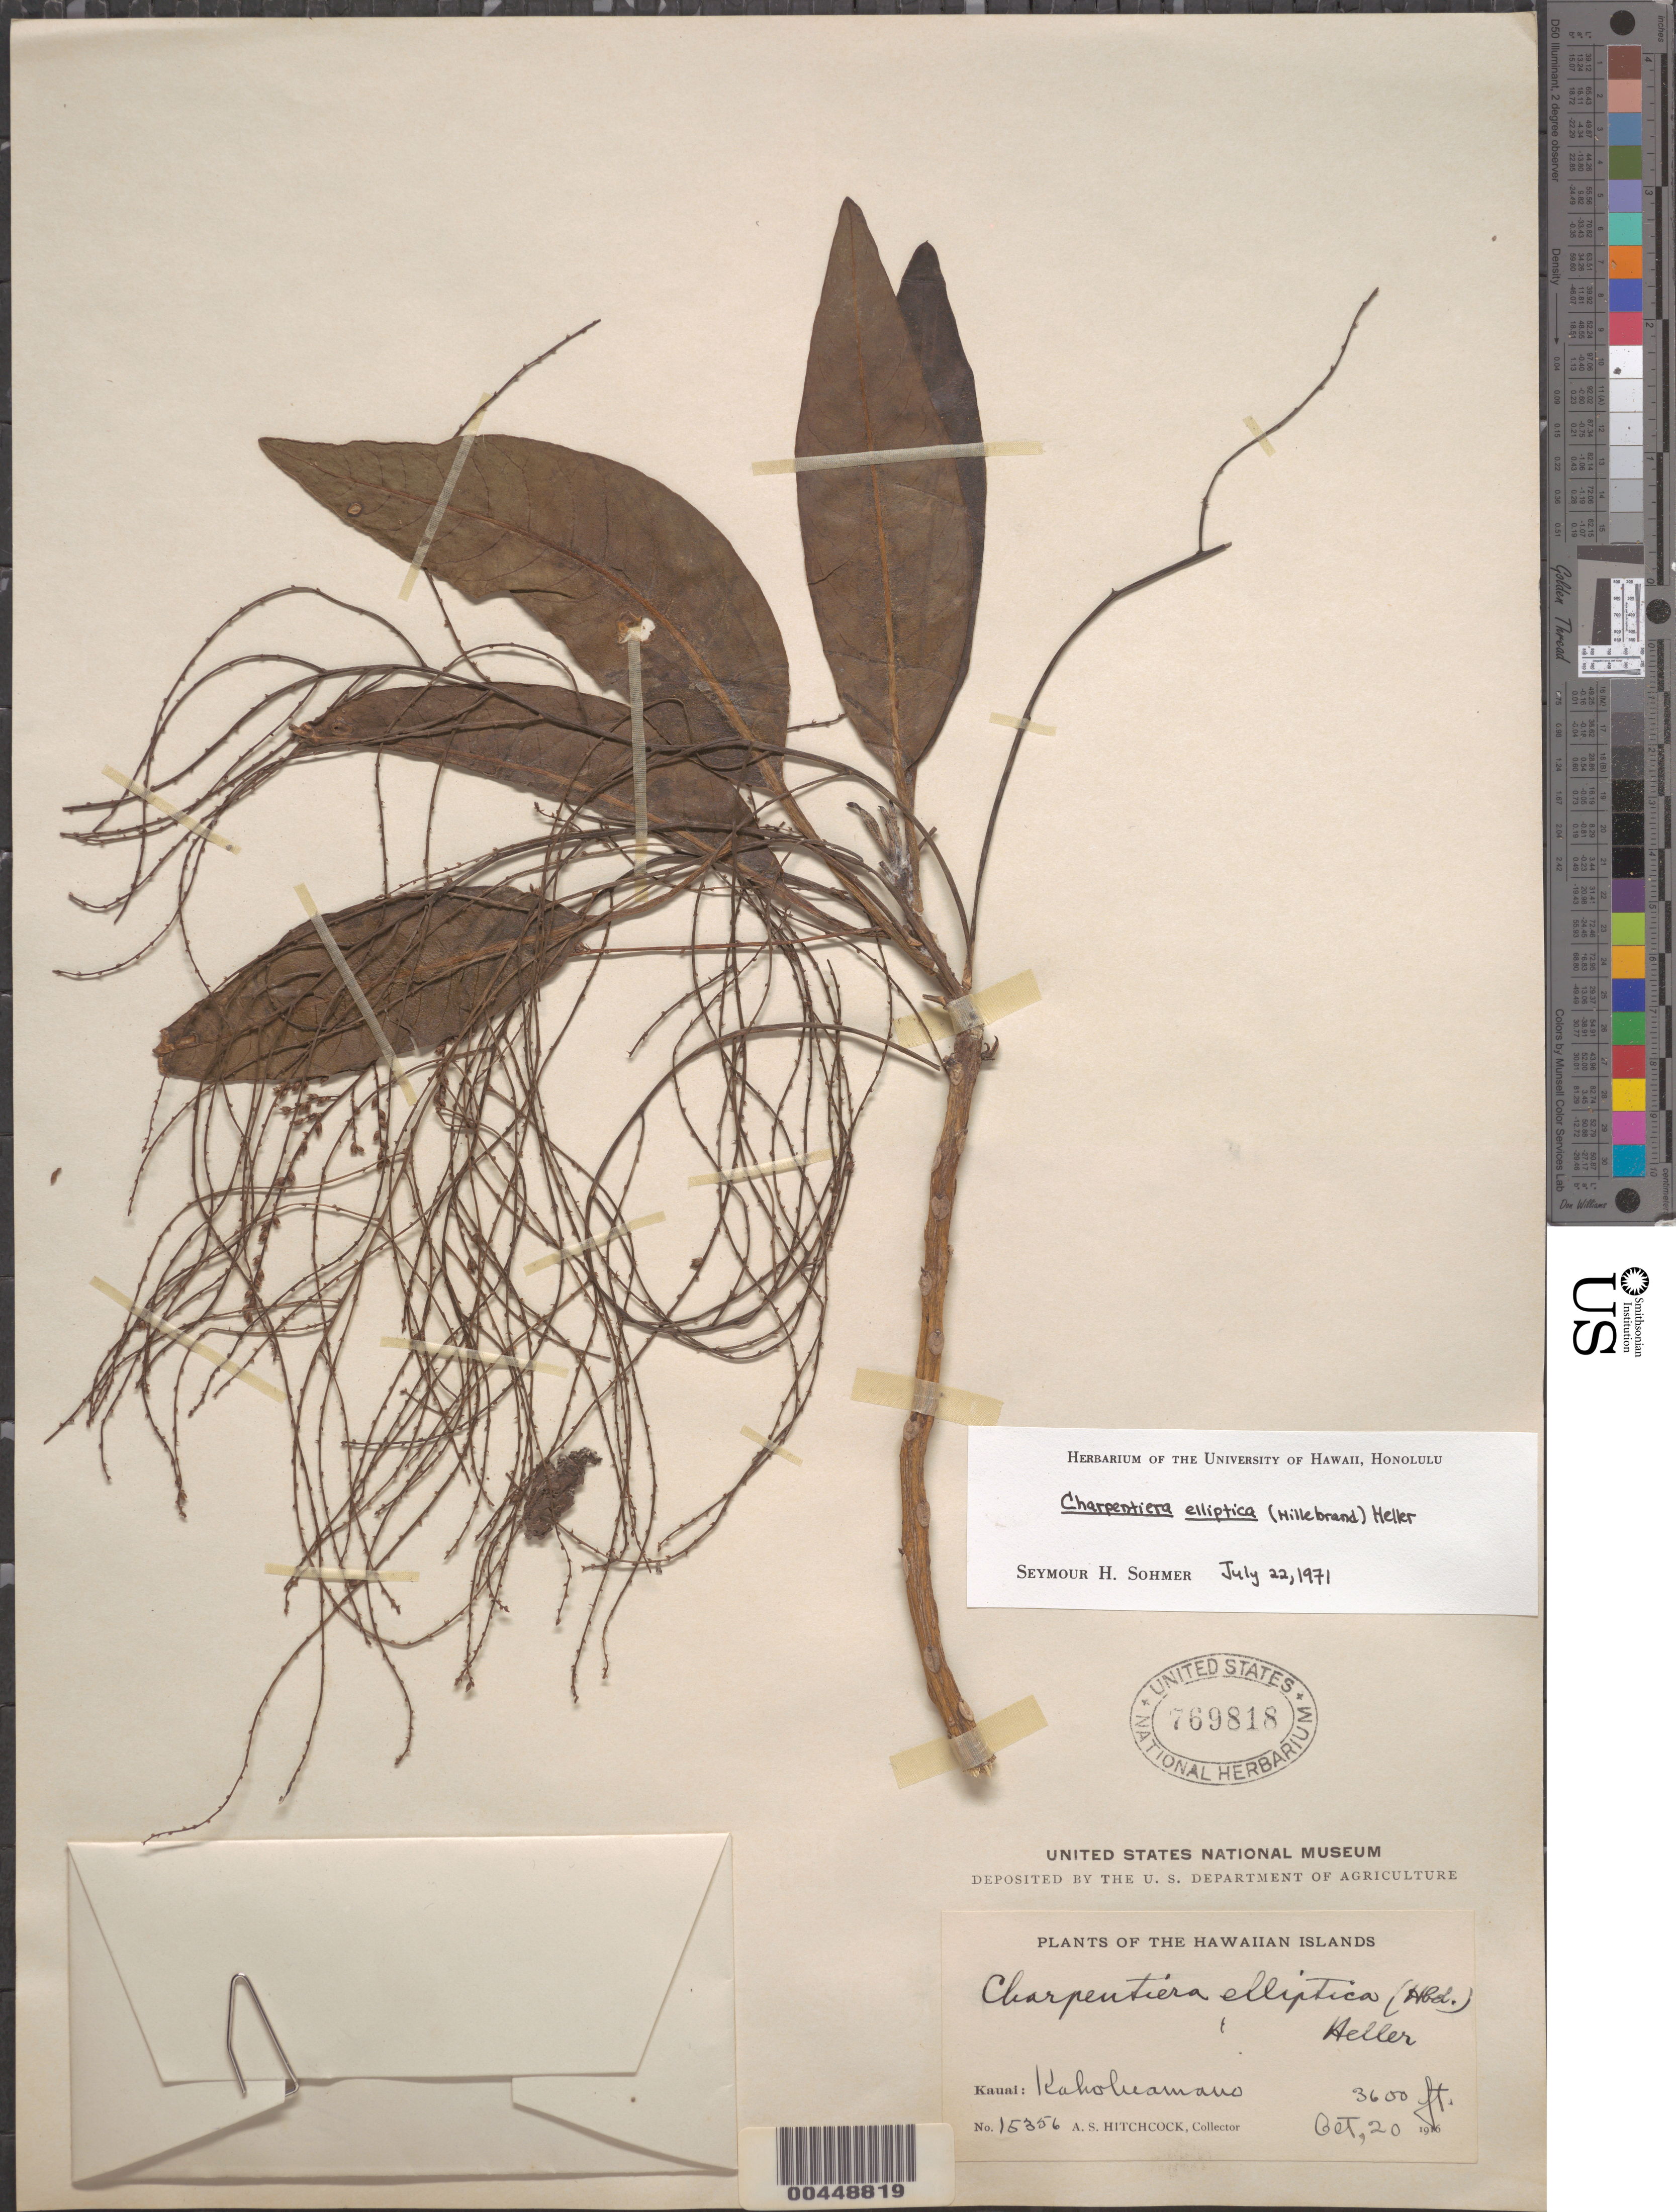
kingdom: Plantae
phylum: Tracheophyta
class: Magnoliopsida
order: Caryophyllales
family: Amaranthaceae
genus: Charpentiera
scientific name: Charpentiera elliptica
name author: (Hillebr.) A. Heller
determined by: Sohmer, S. H.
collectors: A. S. Hitchcock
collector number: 15356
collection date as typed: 20 Oct 1916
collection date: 1916-10-20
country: United States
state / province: Hawaii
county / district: Kauai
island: Kaua'i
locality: Kaholuamano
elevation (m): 1097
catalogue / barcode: US 769818